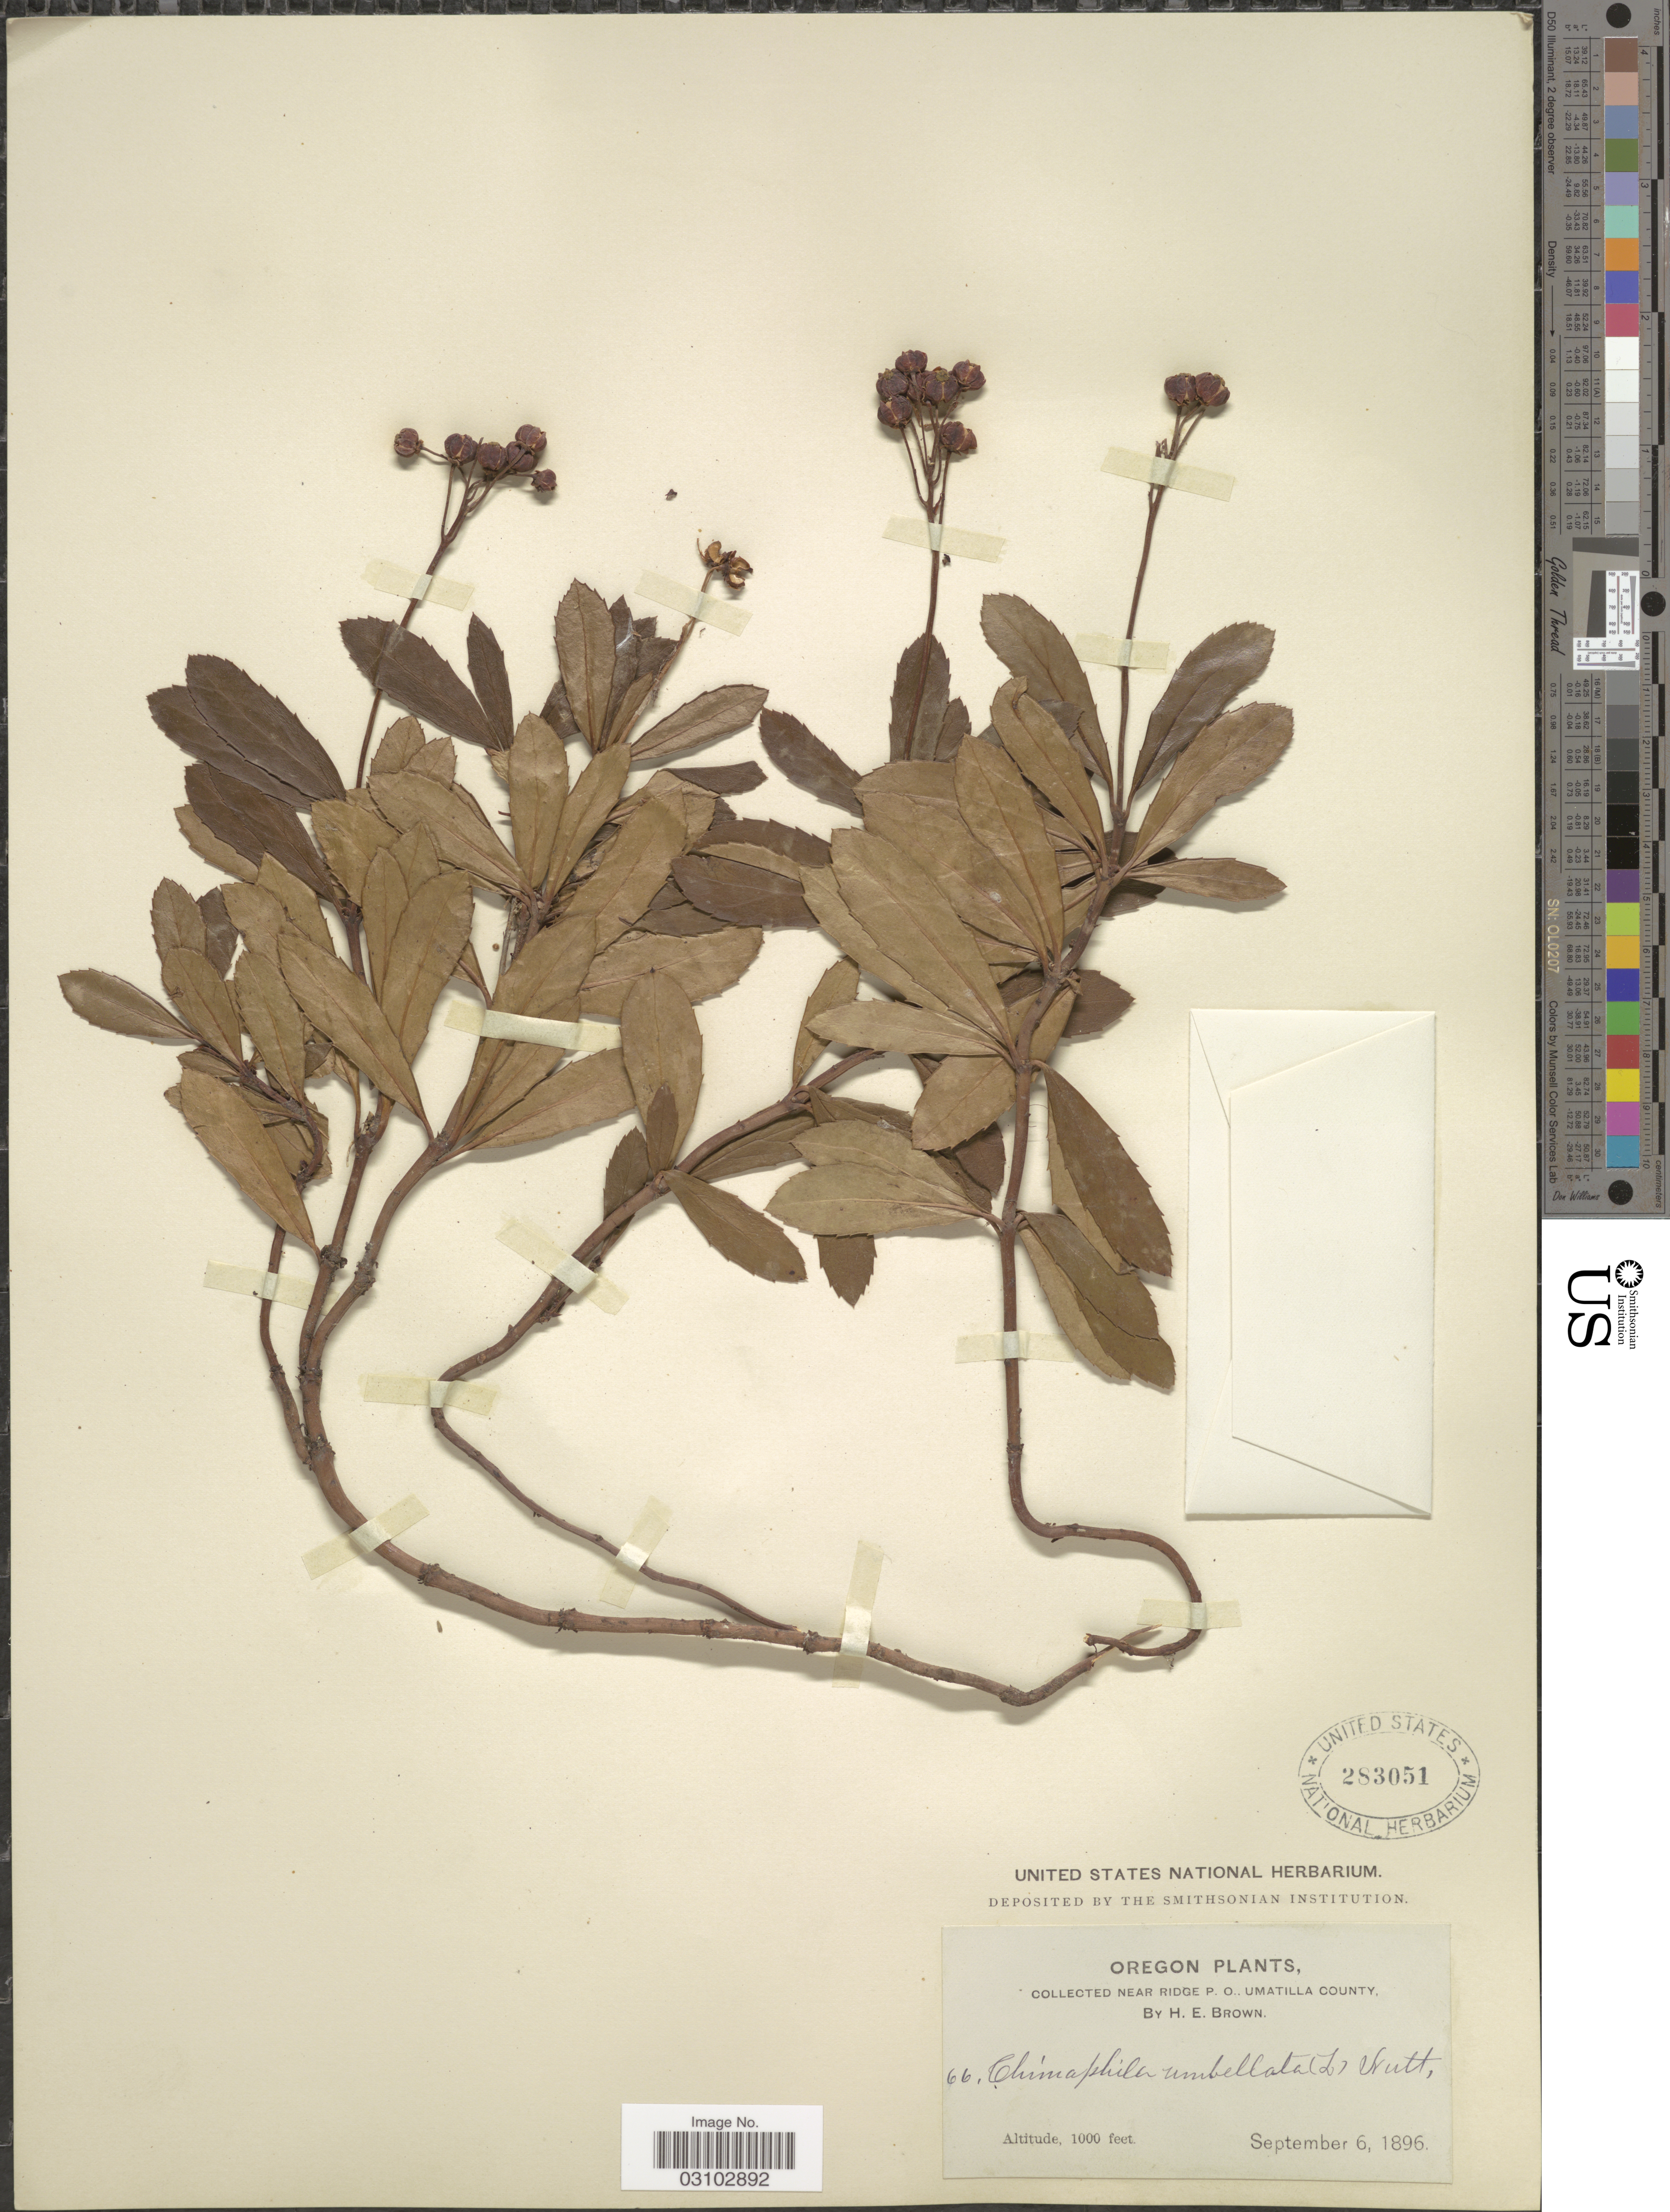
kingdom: Plantae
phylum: Tracheophyta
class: Magnoliopsida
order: Ericales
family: Ericaceae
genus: Chimaphila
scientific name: Chimaphila umbellata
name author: (L.) W.P.C. Barton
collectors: H. E. Brown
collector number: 66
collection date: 1896-09-06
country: United States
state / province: Oregon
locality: Near Ridge P.O., Umatilla County.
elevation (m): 305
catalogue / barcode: US 283051